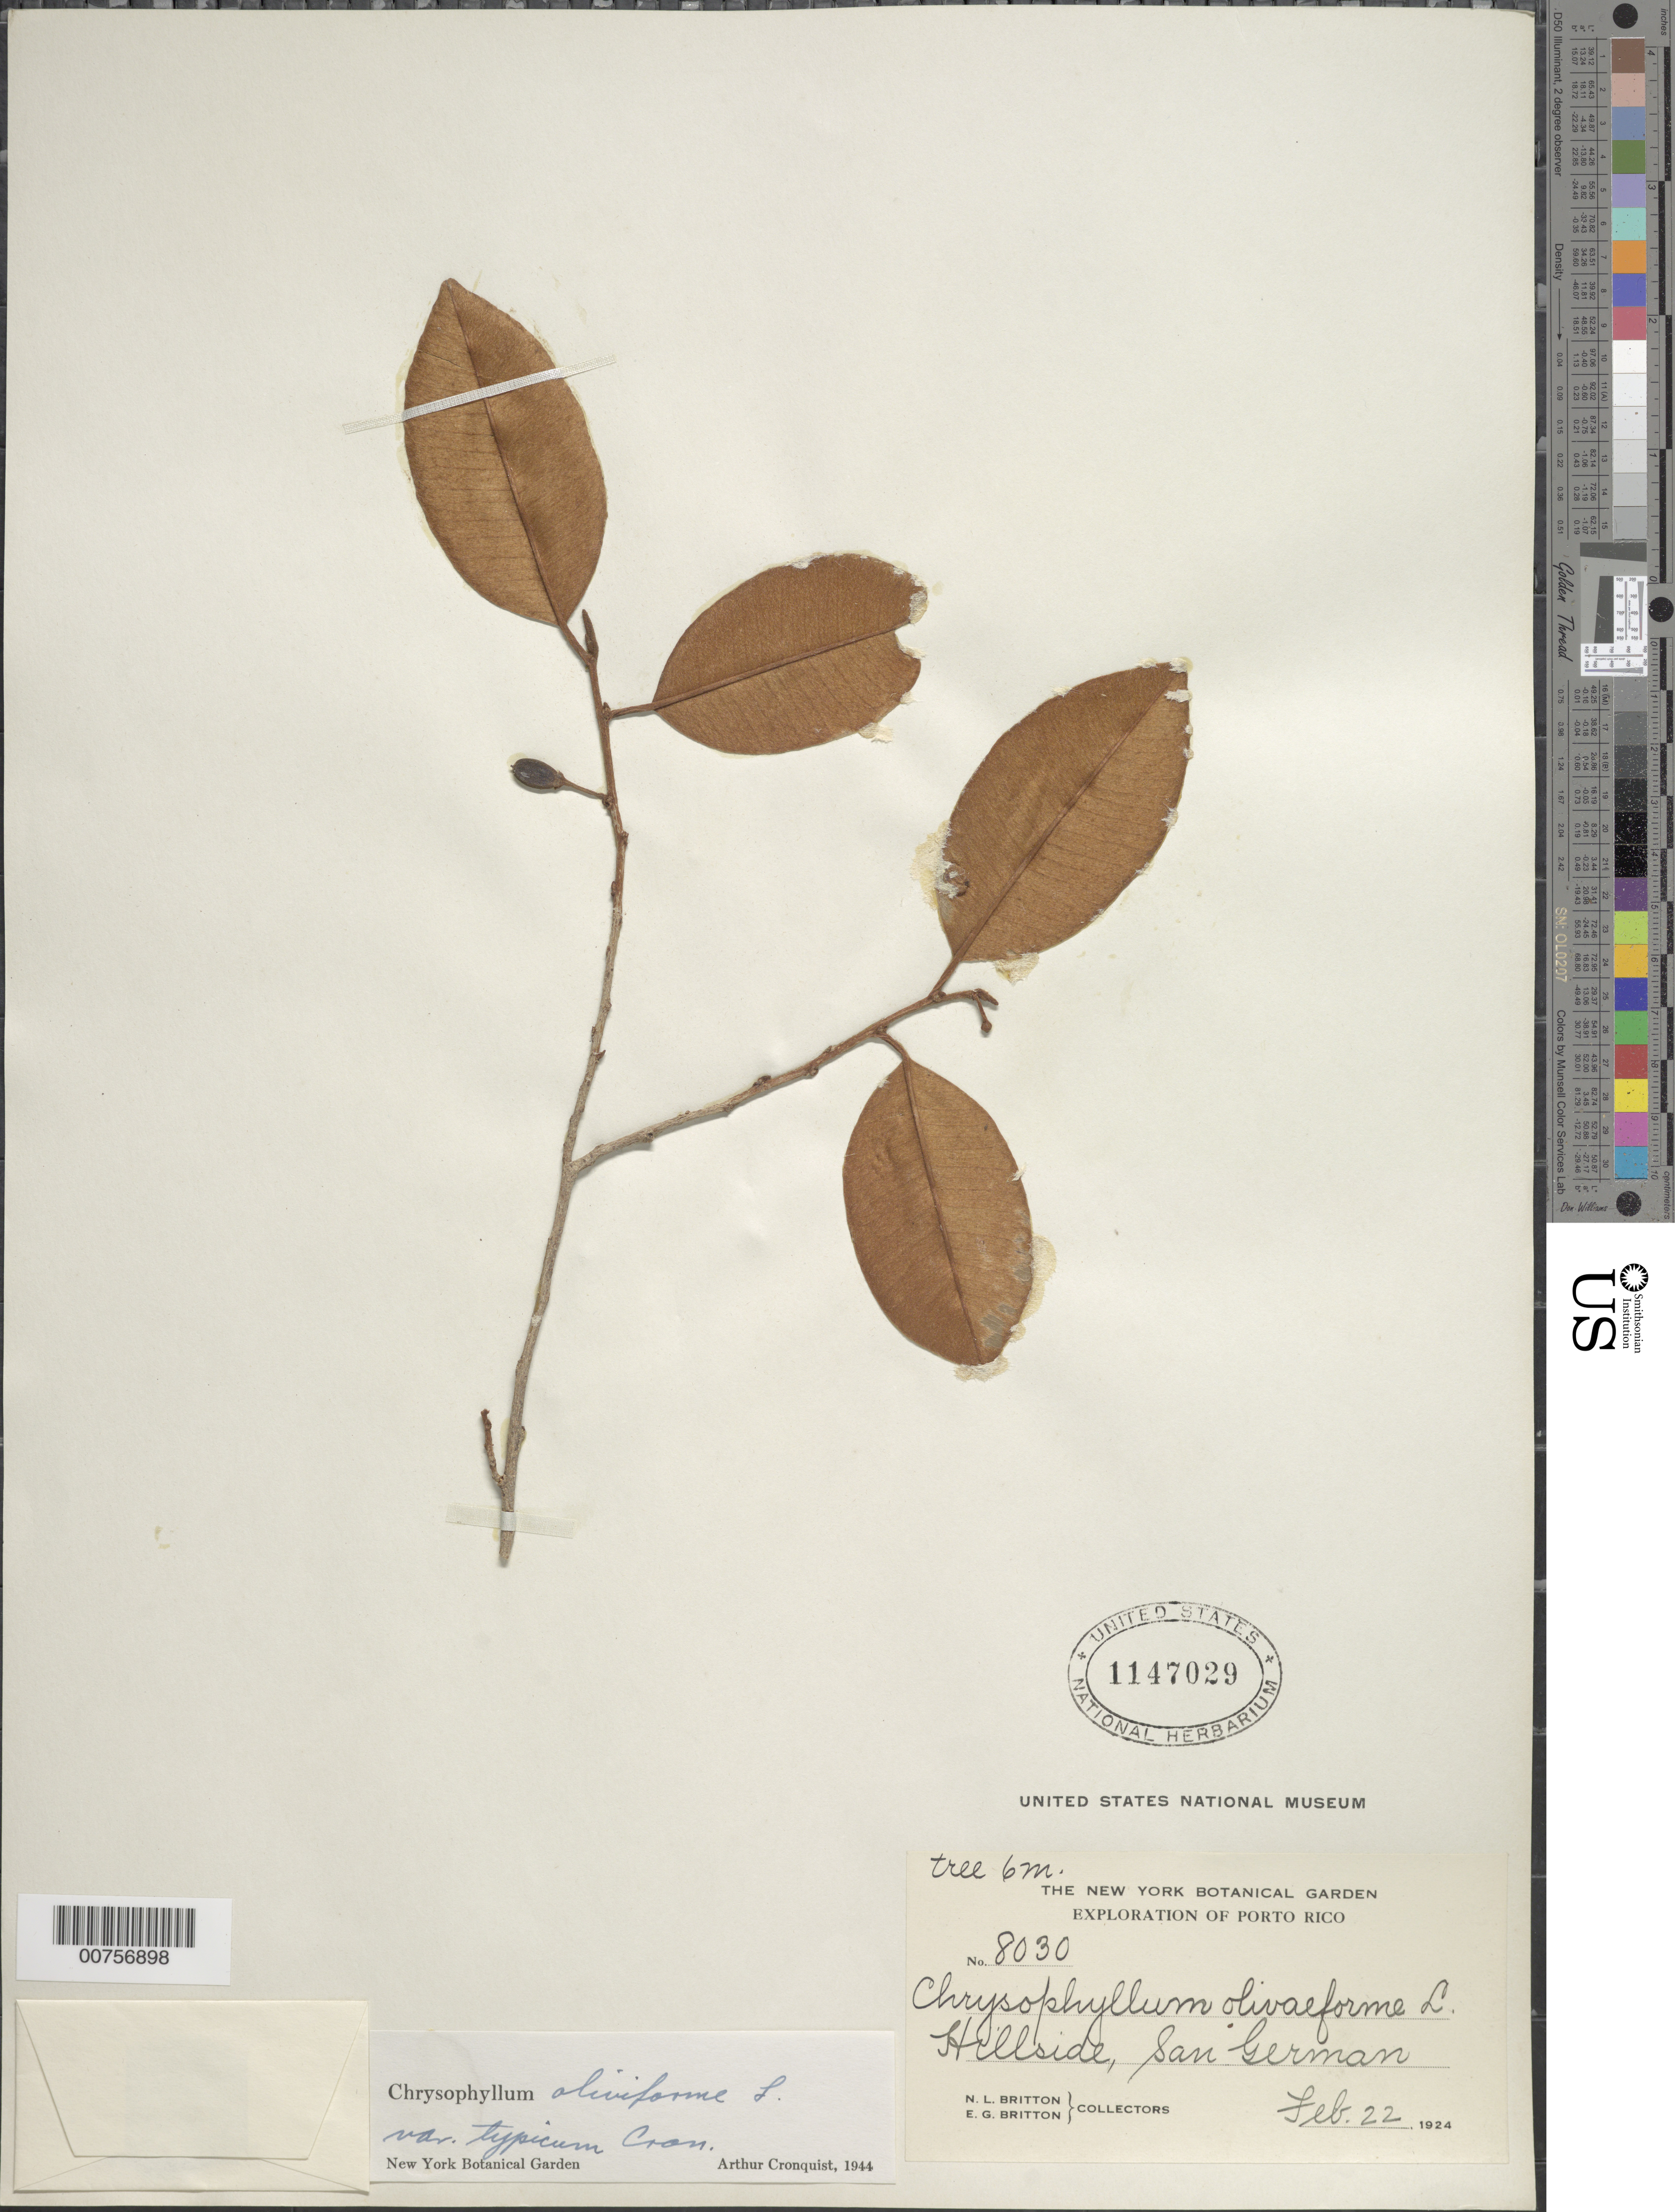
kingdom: Plantae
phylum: Tracheophyta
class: Magnoliopsida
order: Ericales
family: Sapotaceae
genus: Chrysophyllum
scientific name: Chrysophyllum oliviforme var. typicum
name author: Cronq.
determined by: Cronquist, A. J.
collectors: N. Britton & E. G. Britton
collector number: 8030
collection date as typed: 22 Feb 1924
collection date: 1924-02-22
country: Puerto Rico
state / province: San Germán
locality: San Germán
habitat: Hillside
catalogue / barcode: US 1147029